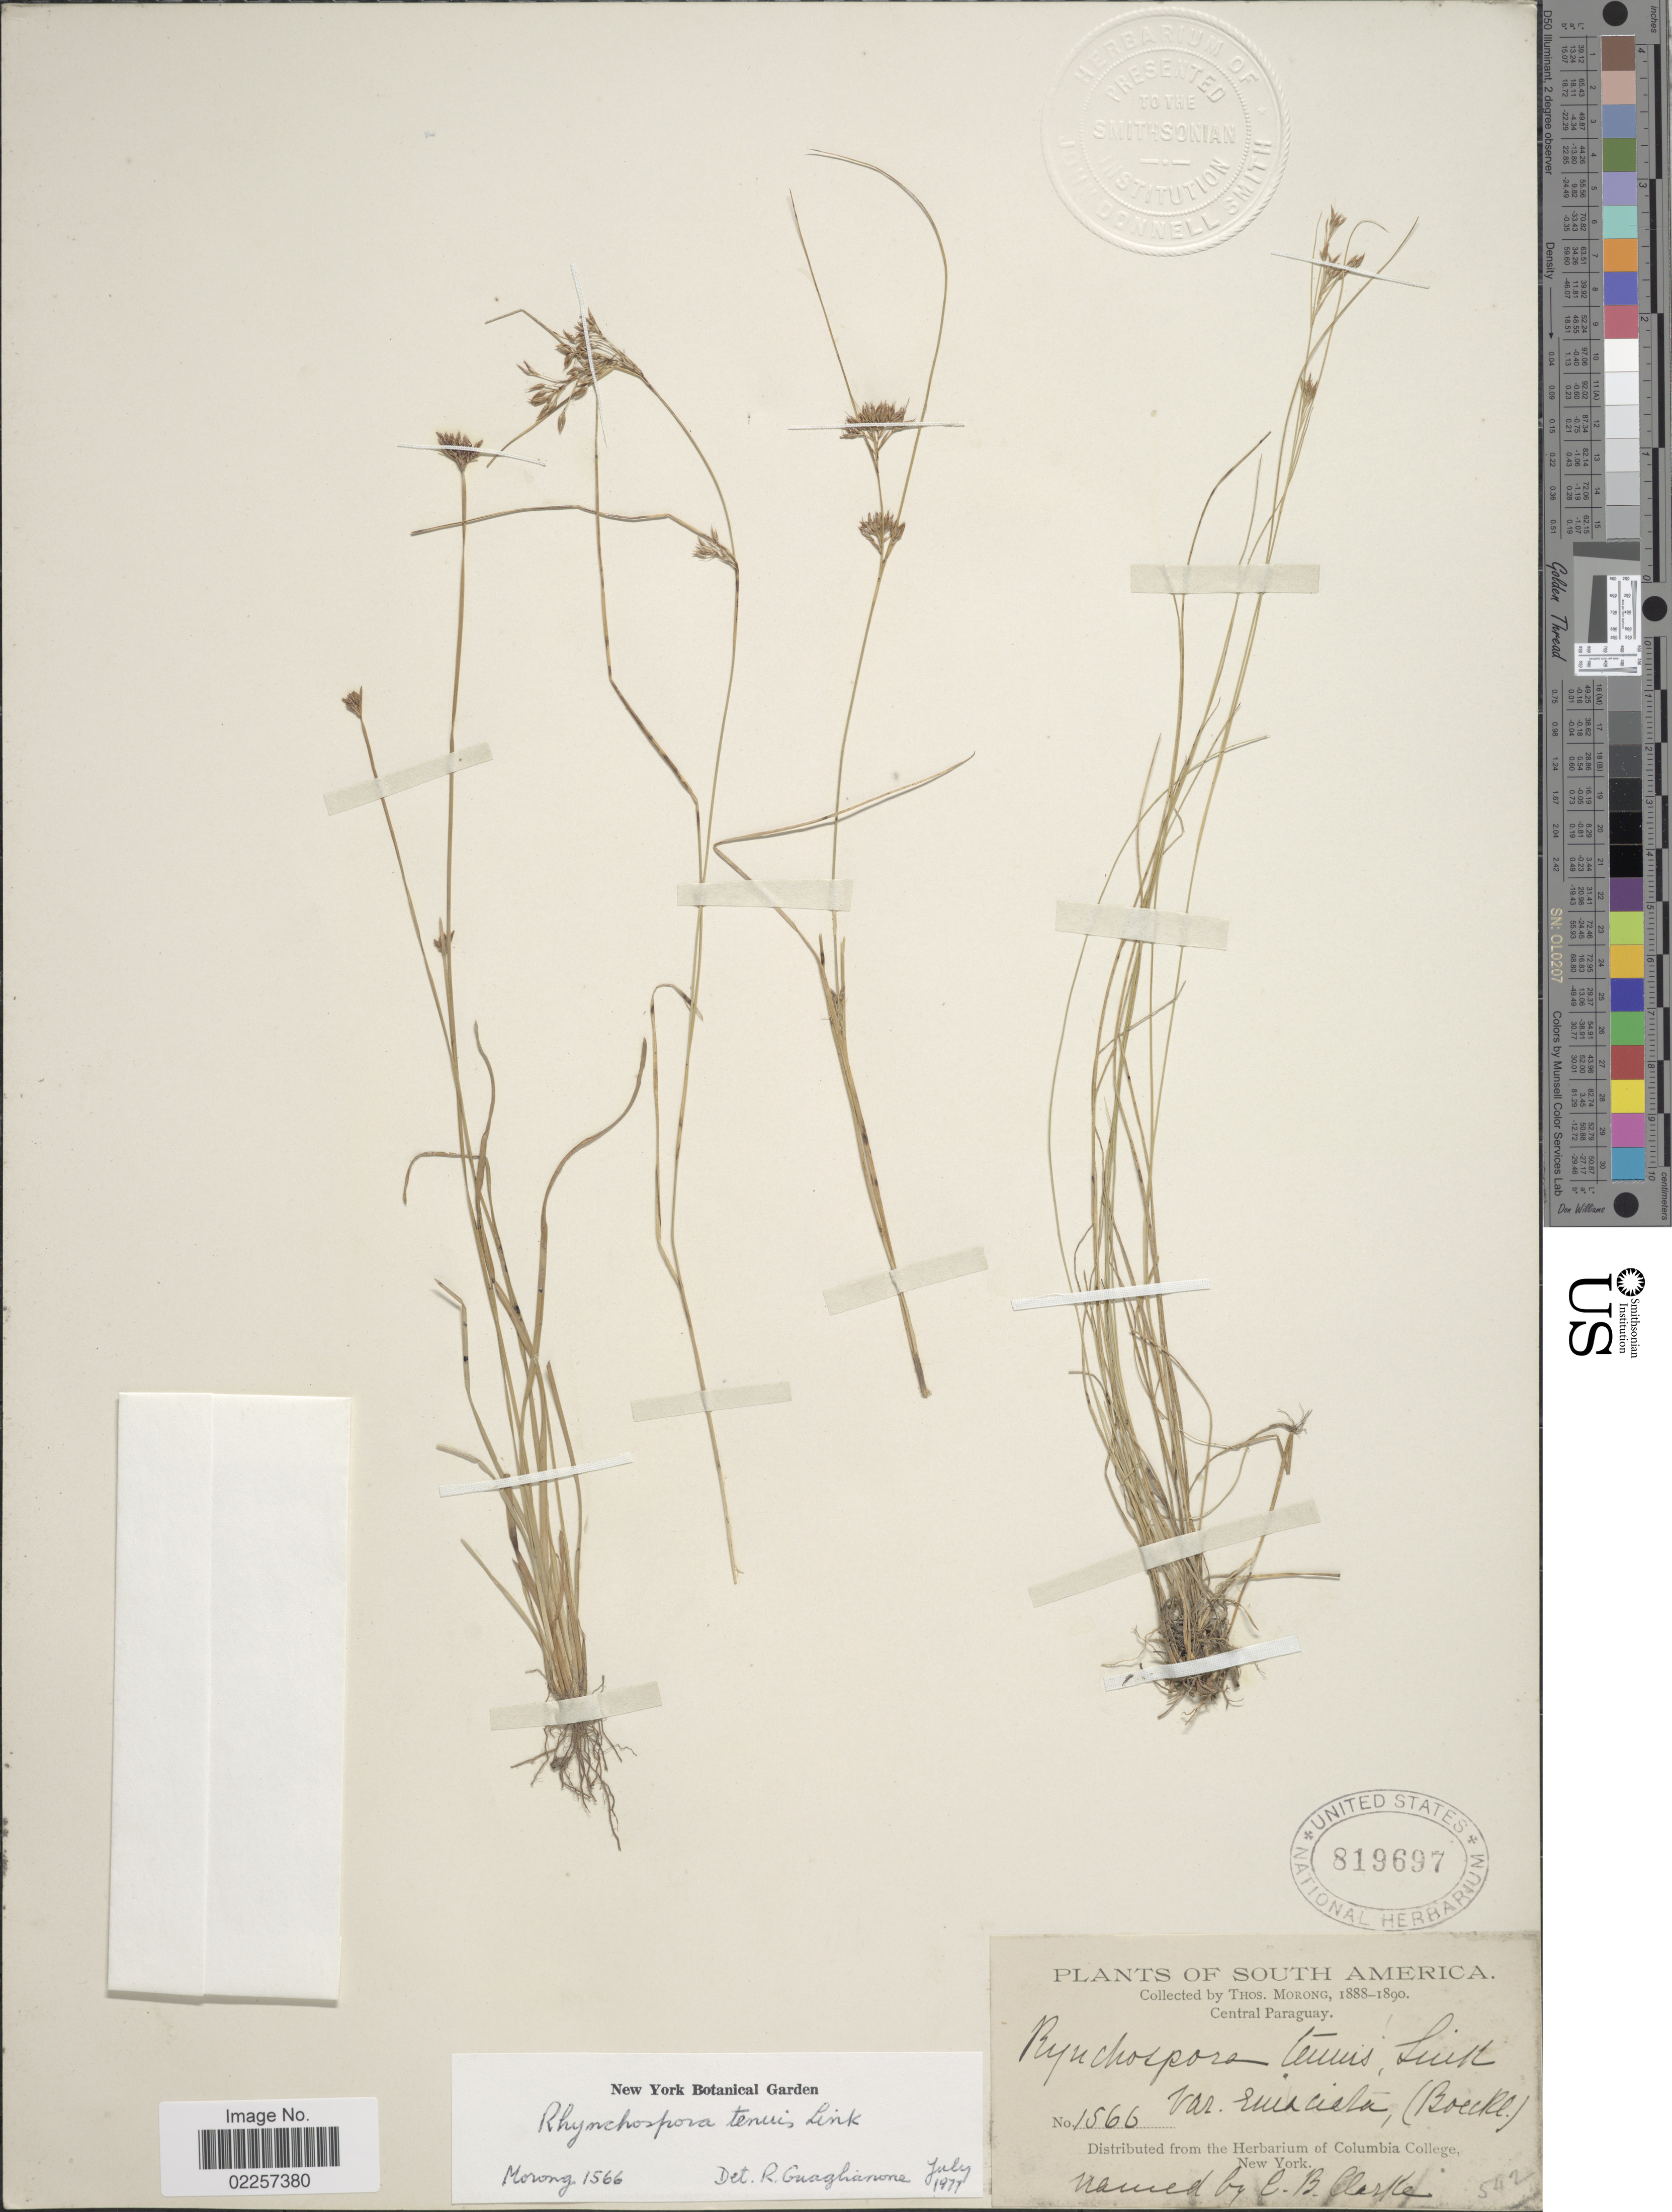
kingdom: Plantae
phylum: Tracheophyta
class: Liliopsida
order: Poales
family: Cyperaceae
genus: Rhynchospora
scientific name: Rhynchospora tenuis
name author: Link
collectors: ex herb. T. Morong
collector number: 1566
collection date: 1888/1890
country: Paraguay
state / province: Central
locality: Central Paraguay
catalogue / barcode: US 819697